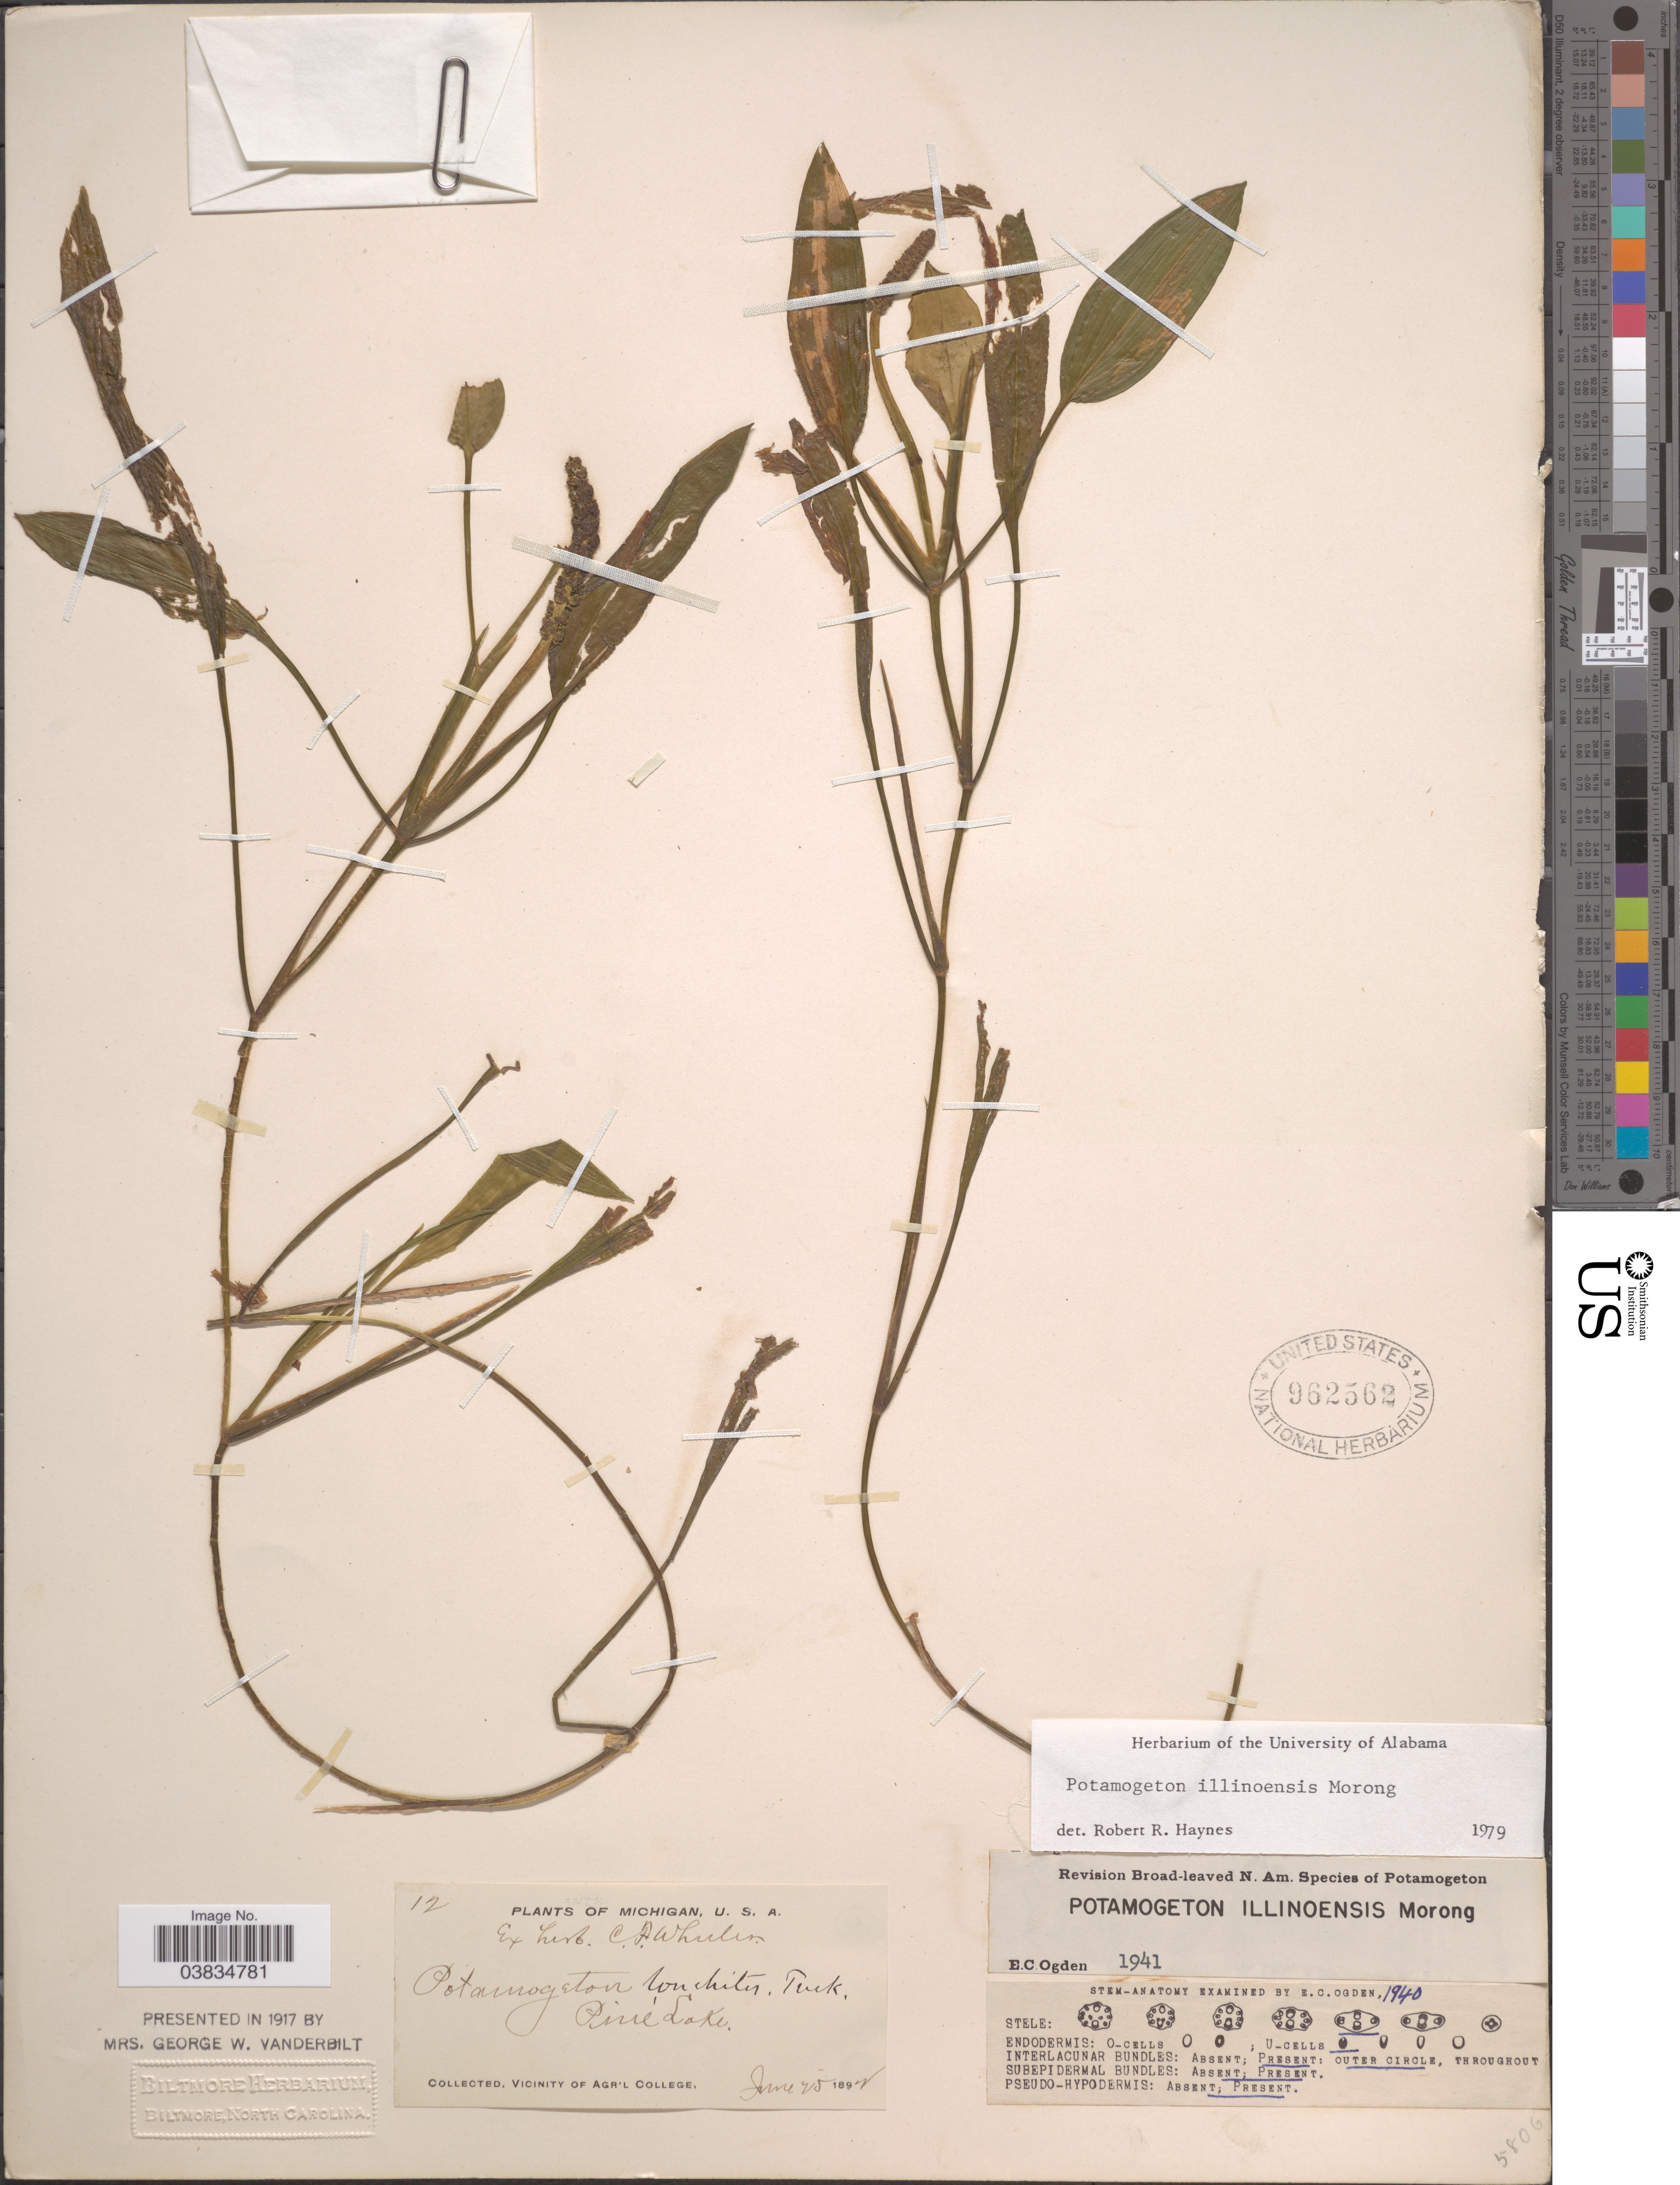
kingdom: Plantae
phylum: Tracheophyta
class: Liliopsida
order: Alismatales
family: Potamogetonaceae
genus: Potamogeton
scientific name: Potamogeton illinoensis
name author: Morong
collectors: Ex herb. C. A. Wheeler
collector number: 12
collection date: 1892-06-25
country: United States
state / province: Michigan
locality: Pirie Lake. Vicinity of Agr'l College.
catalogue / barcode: US 962562